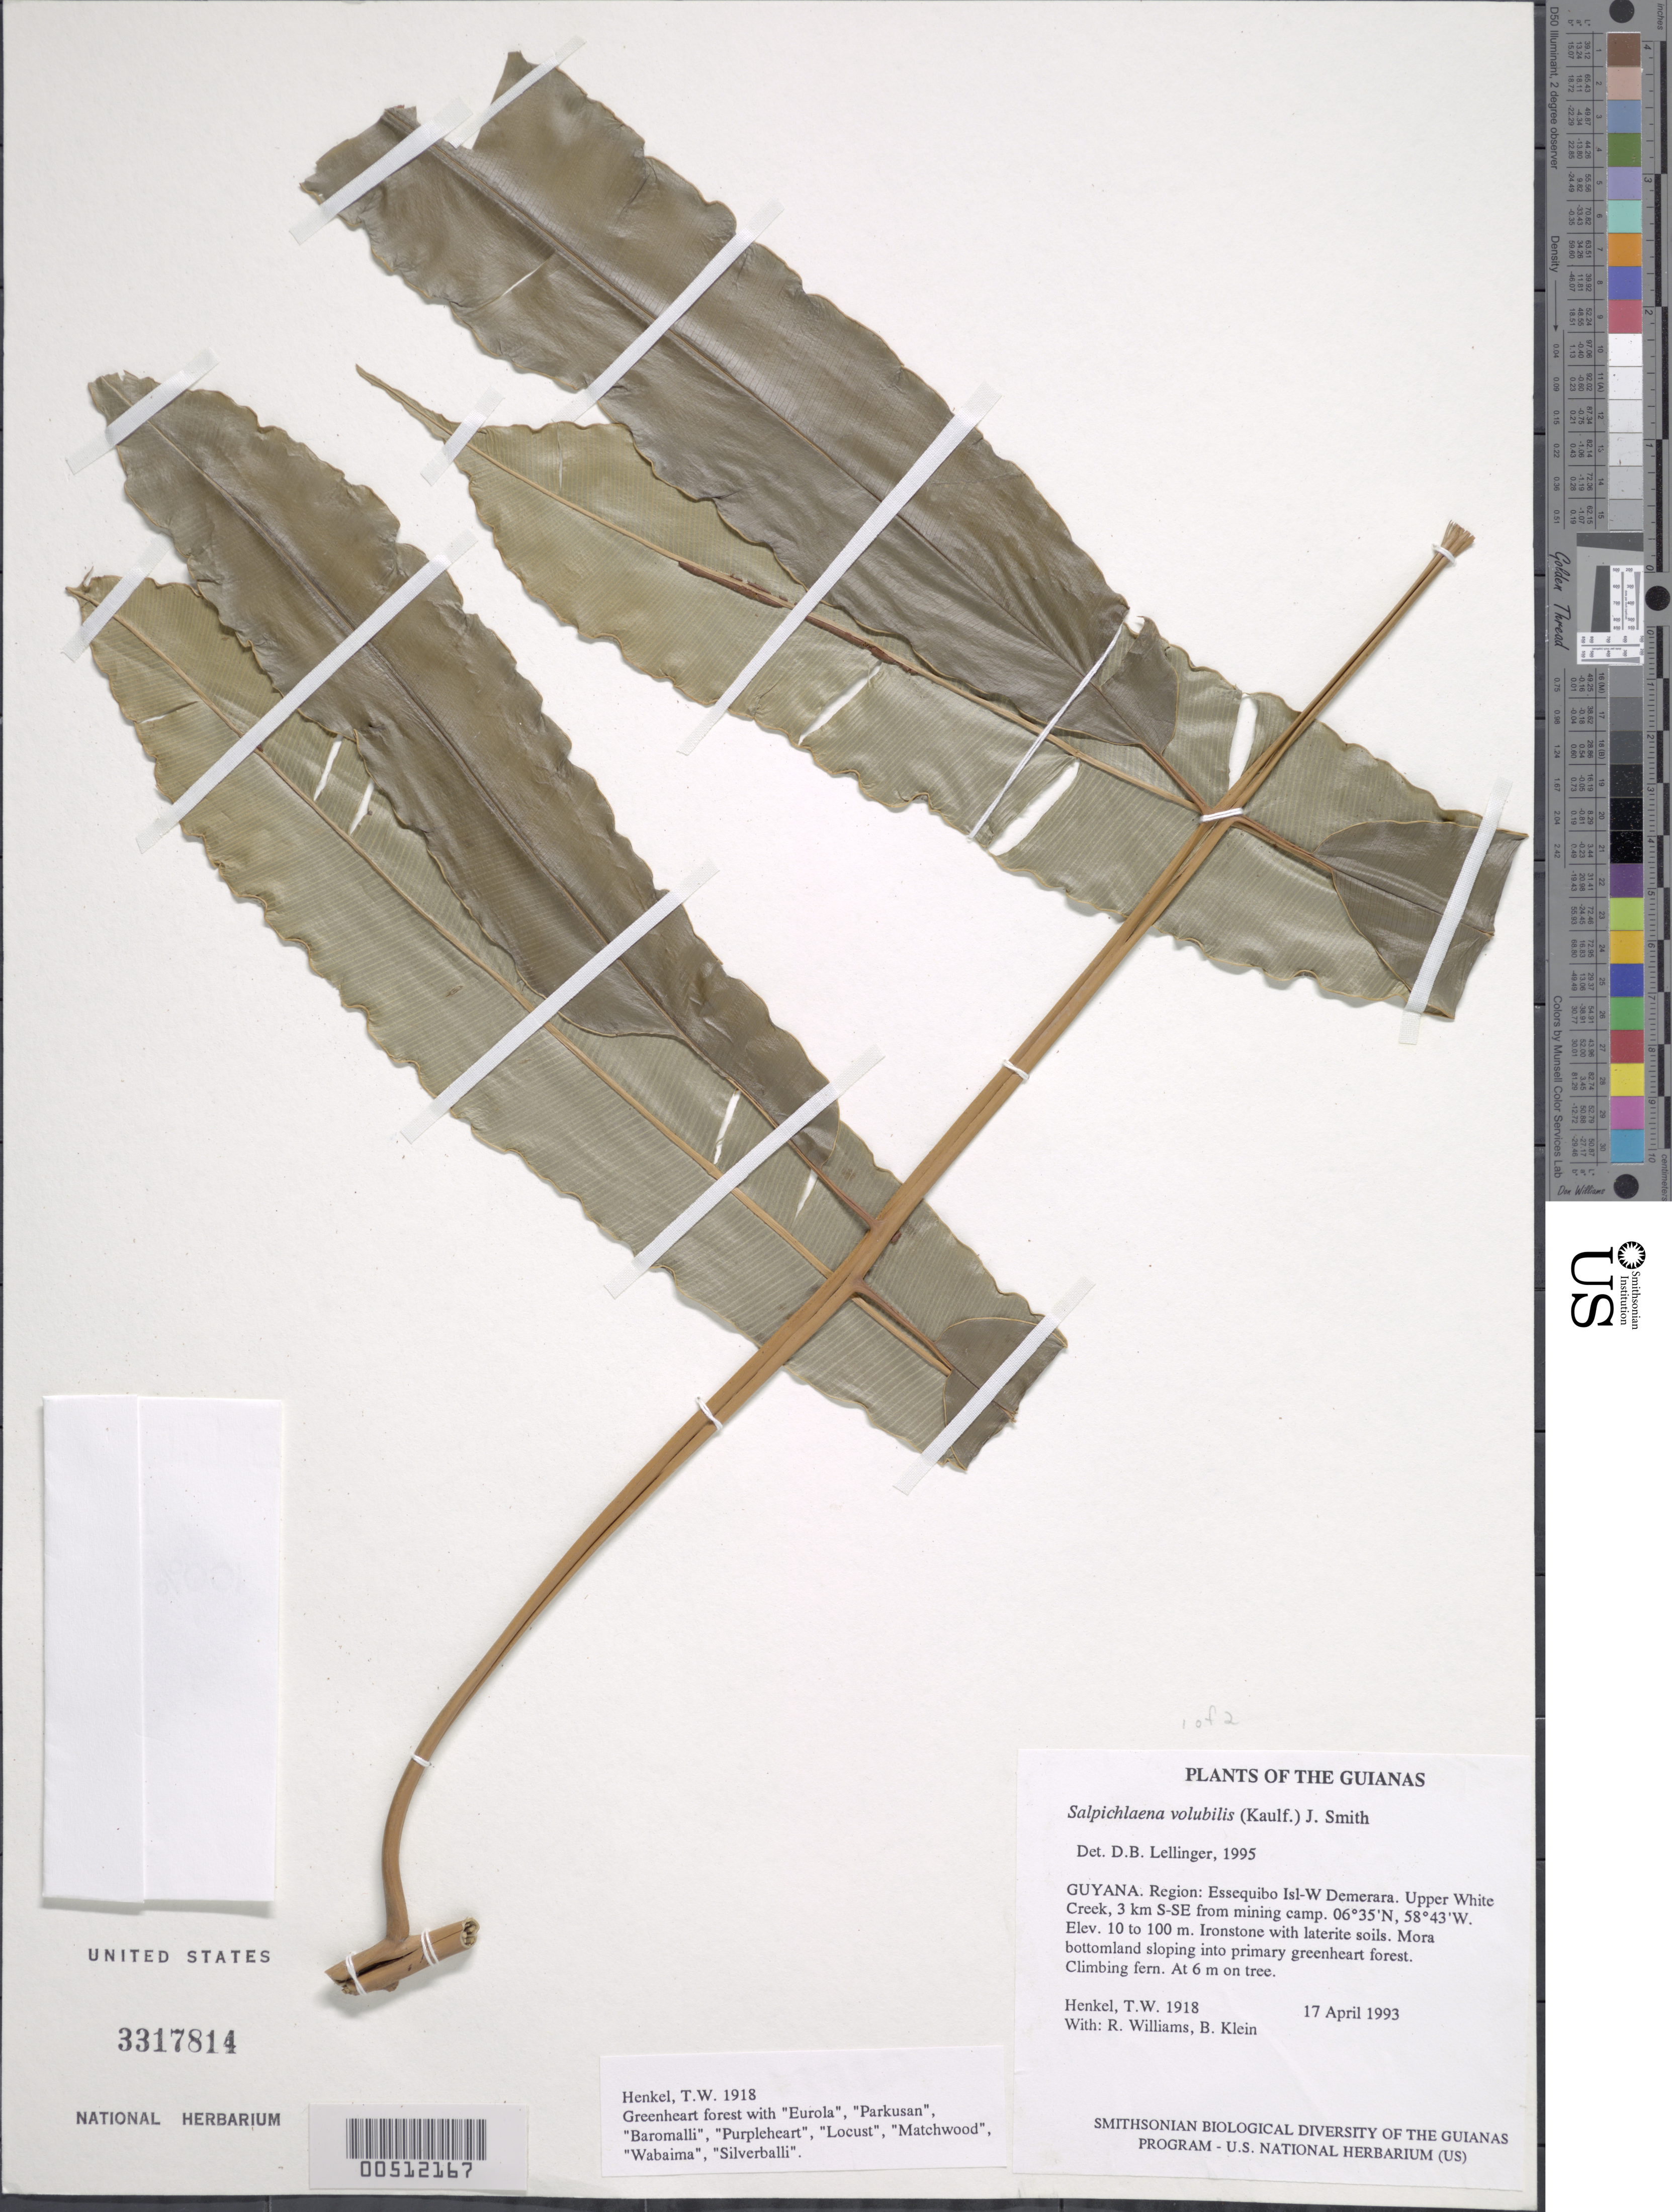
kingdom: Plantae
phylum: Tracheophyta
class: Polypodiopsida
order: Polypodiales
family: Blechnaceae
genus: Salpichlaena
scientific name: Salpichlaena volubilis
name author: (Kaulf.) J. Sm.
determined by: Lellinger, David B., (BOT), Smithsonian Institution - National Museum of Natural History (UNITED STATES)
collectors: T. Henkel, R. Williams & B. Klein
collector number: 1918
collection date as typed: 17 April 1993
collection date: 1993-04-17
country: Guyana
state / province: Essequibo Isl-W. Demerara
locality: Upper White Creek, 3 km S-SE from mining camp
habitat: Ironstone with laterite soils. Mora bottomland sloping into primary greenheart forest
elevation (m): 10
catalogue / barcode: US 3317814